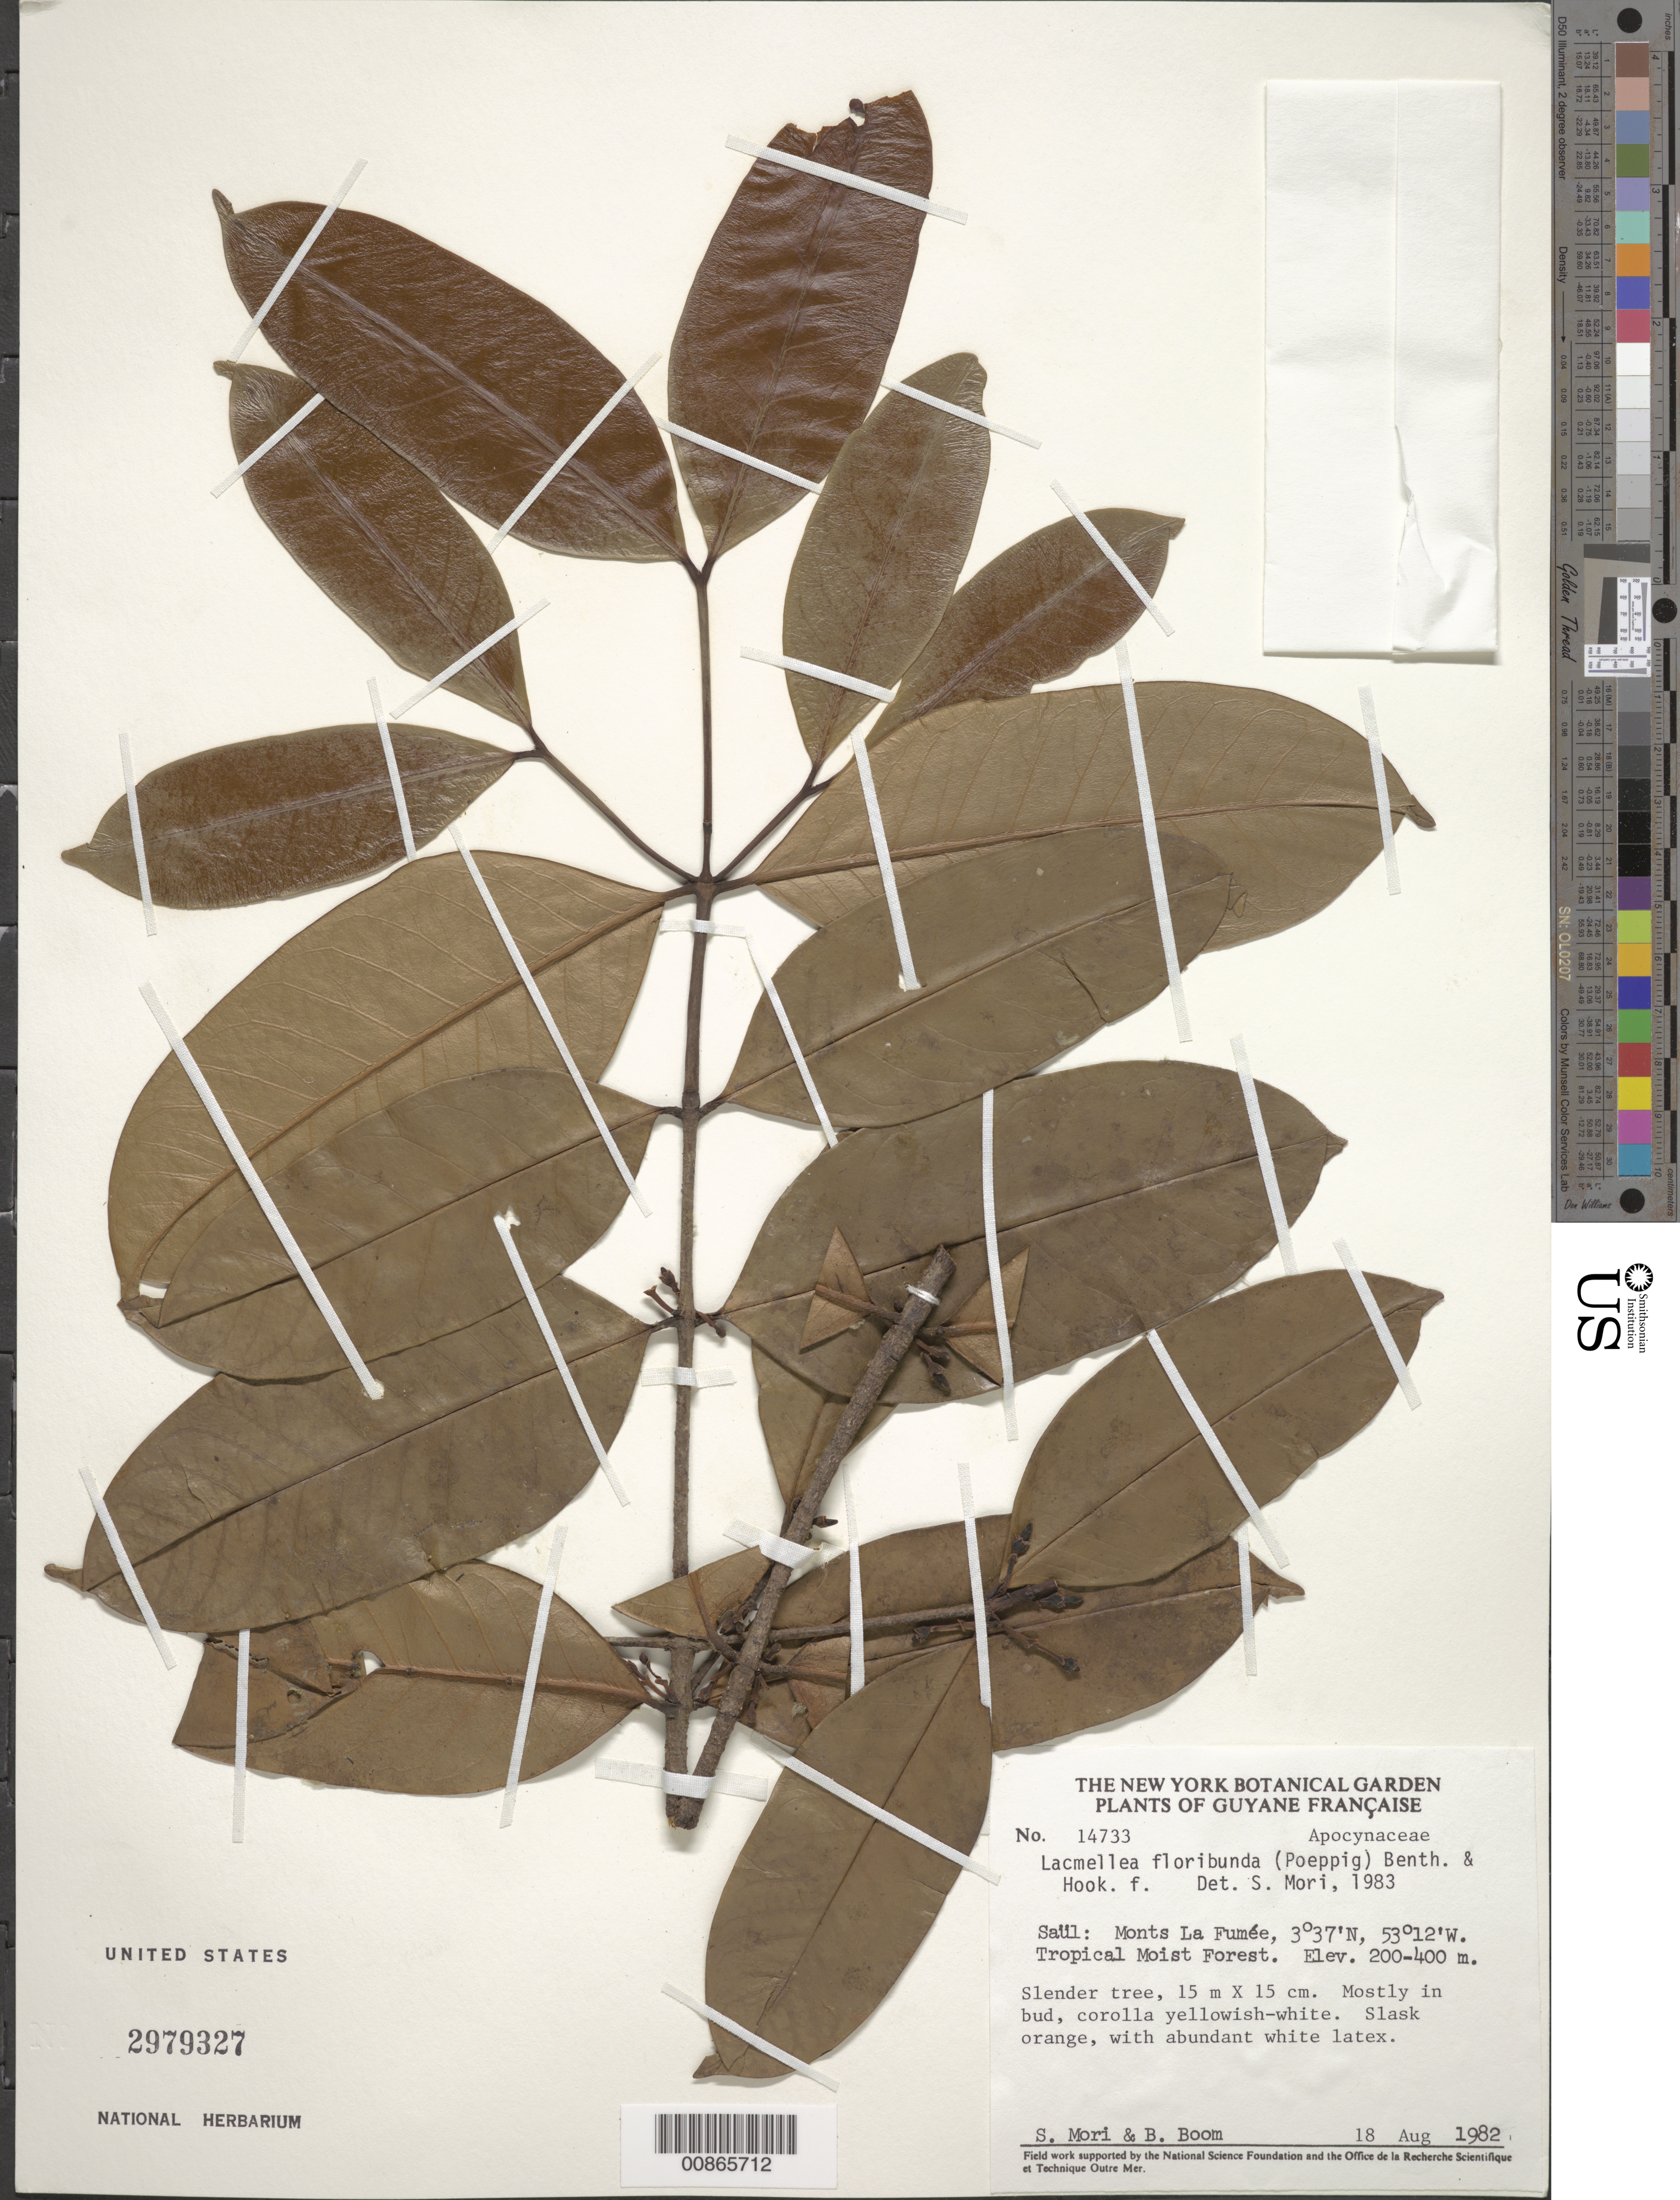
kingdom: Plantae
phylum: Tracheophyta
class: Magnoliopsida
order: Gentianales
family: Apocynaceae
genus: Lacmellea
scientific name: Lacmellea floribunda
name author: (Poepp.) Benth. & Hook. f.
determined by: Mori, Scott A.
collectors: S. Mori & B. M. Boom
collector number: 14733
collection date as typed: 18-Aug-82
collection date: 1982-08-18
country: French Guiana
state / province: Saint-Laurent-du-Maroni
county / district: Saül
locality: Saül, Monts La Fumée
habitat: Tropical moist forest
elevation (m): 200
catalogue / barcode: US 2979327